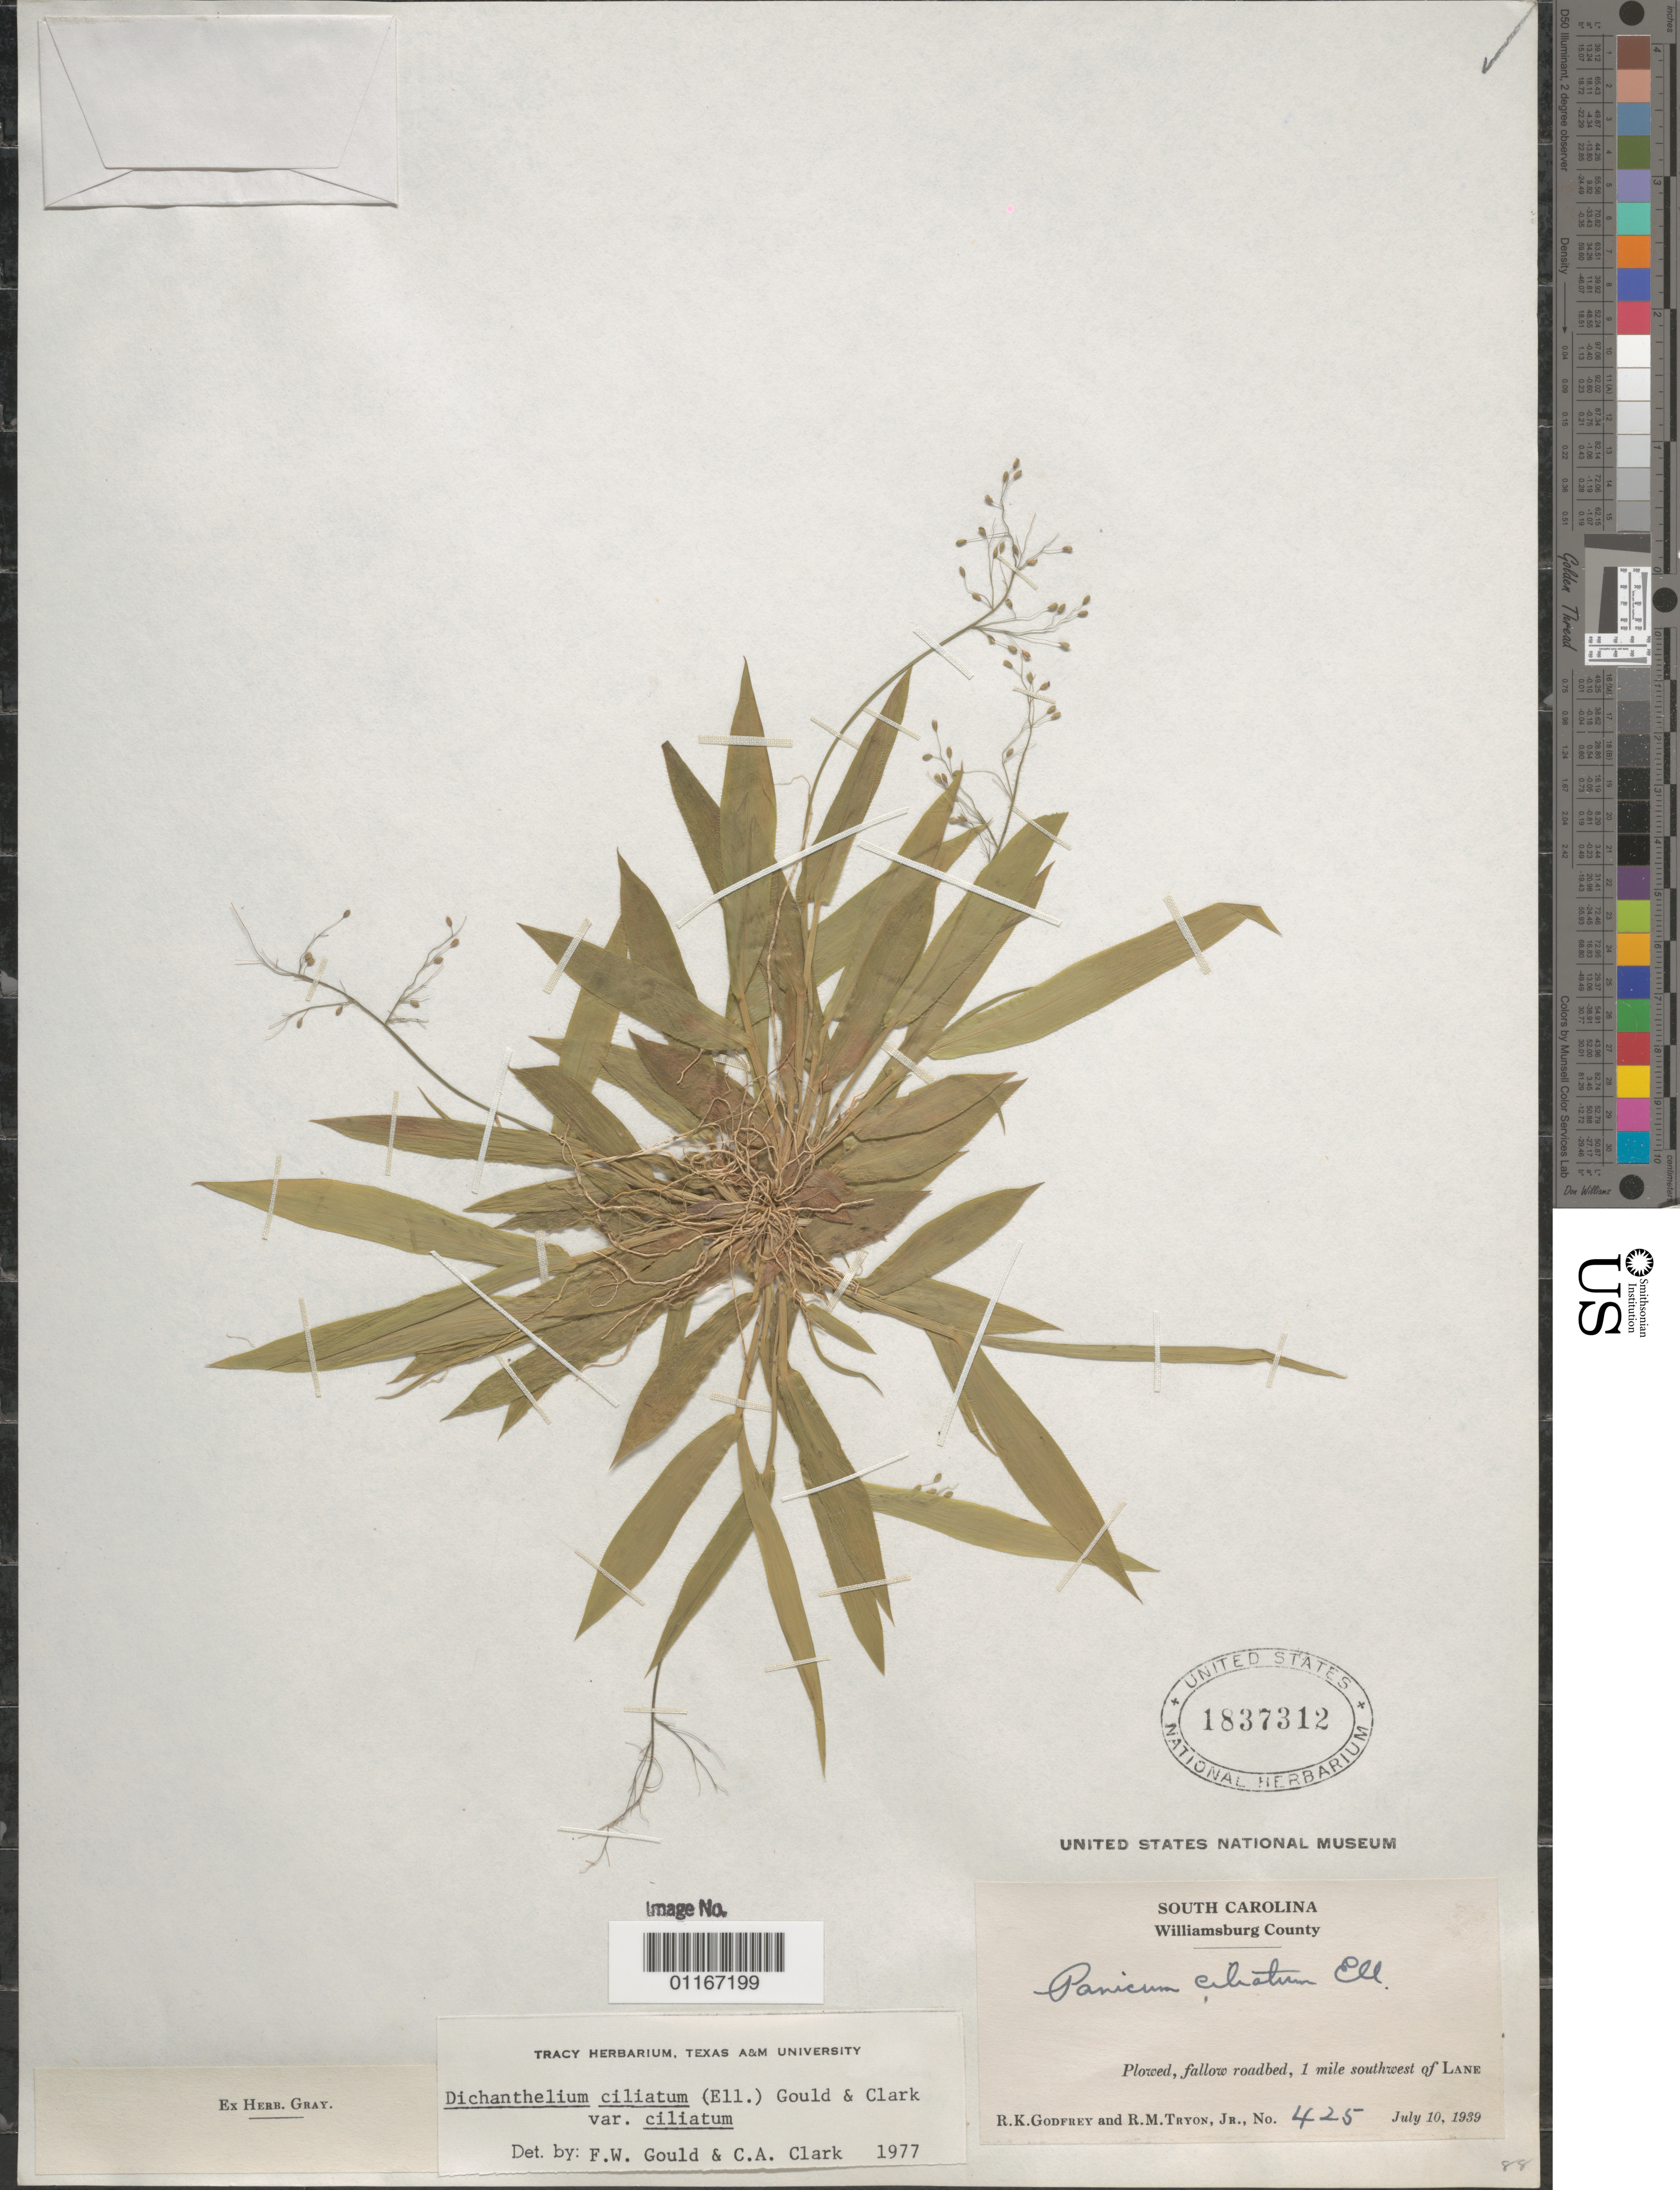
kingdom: Plantae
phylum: Tracheophyta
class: Liliopsida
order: Poales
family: Poaceae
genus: Dichanthelium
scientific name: Dichanthelium ciliatum var. ciliatum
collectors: R. K. Godfrey & R. M. Tryon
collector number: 425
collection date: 1939-07-10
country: United States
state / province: South Carolina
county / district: Williamsburg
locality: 1 mile southwest of Lane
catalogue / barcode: US 1837312